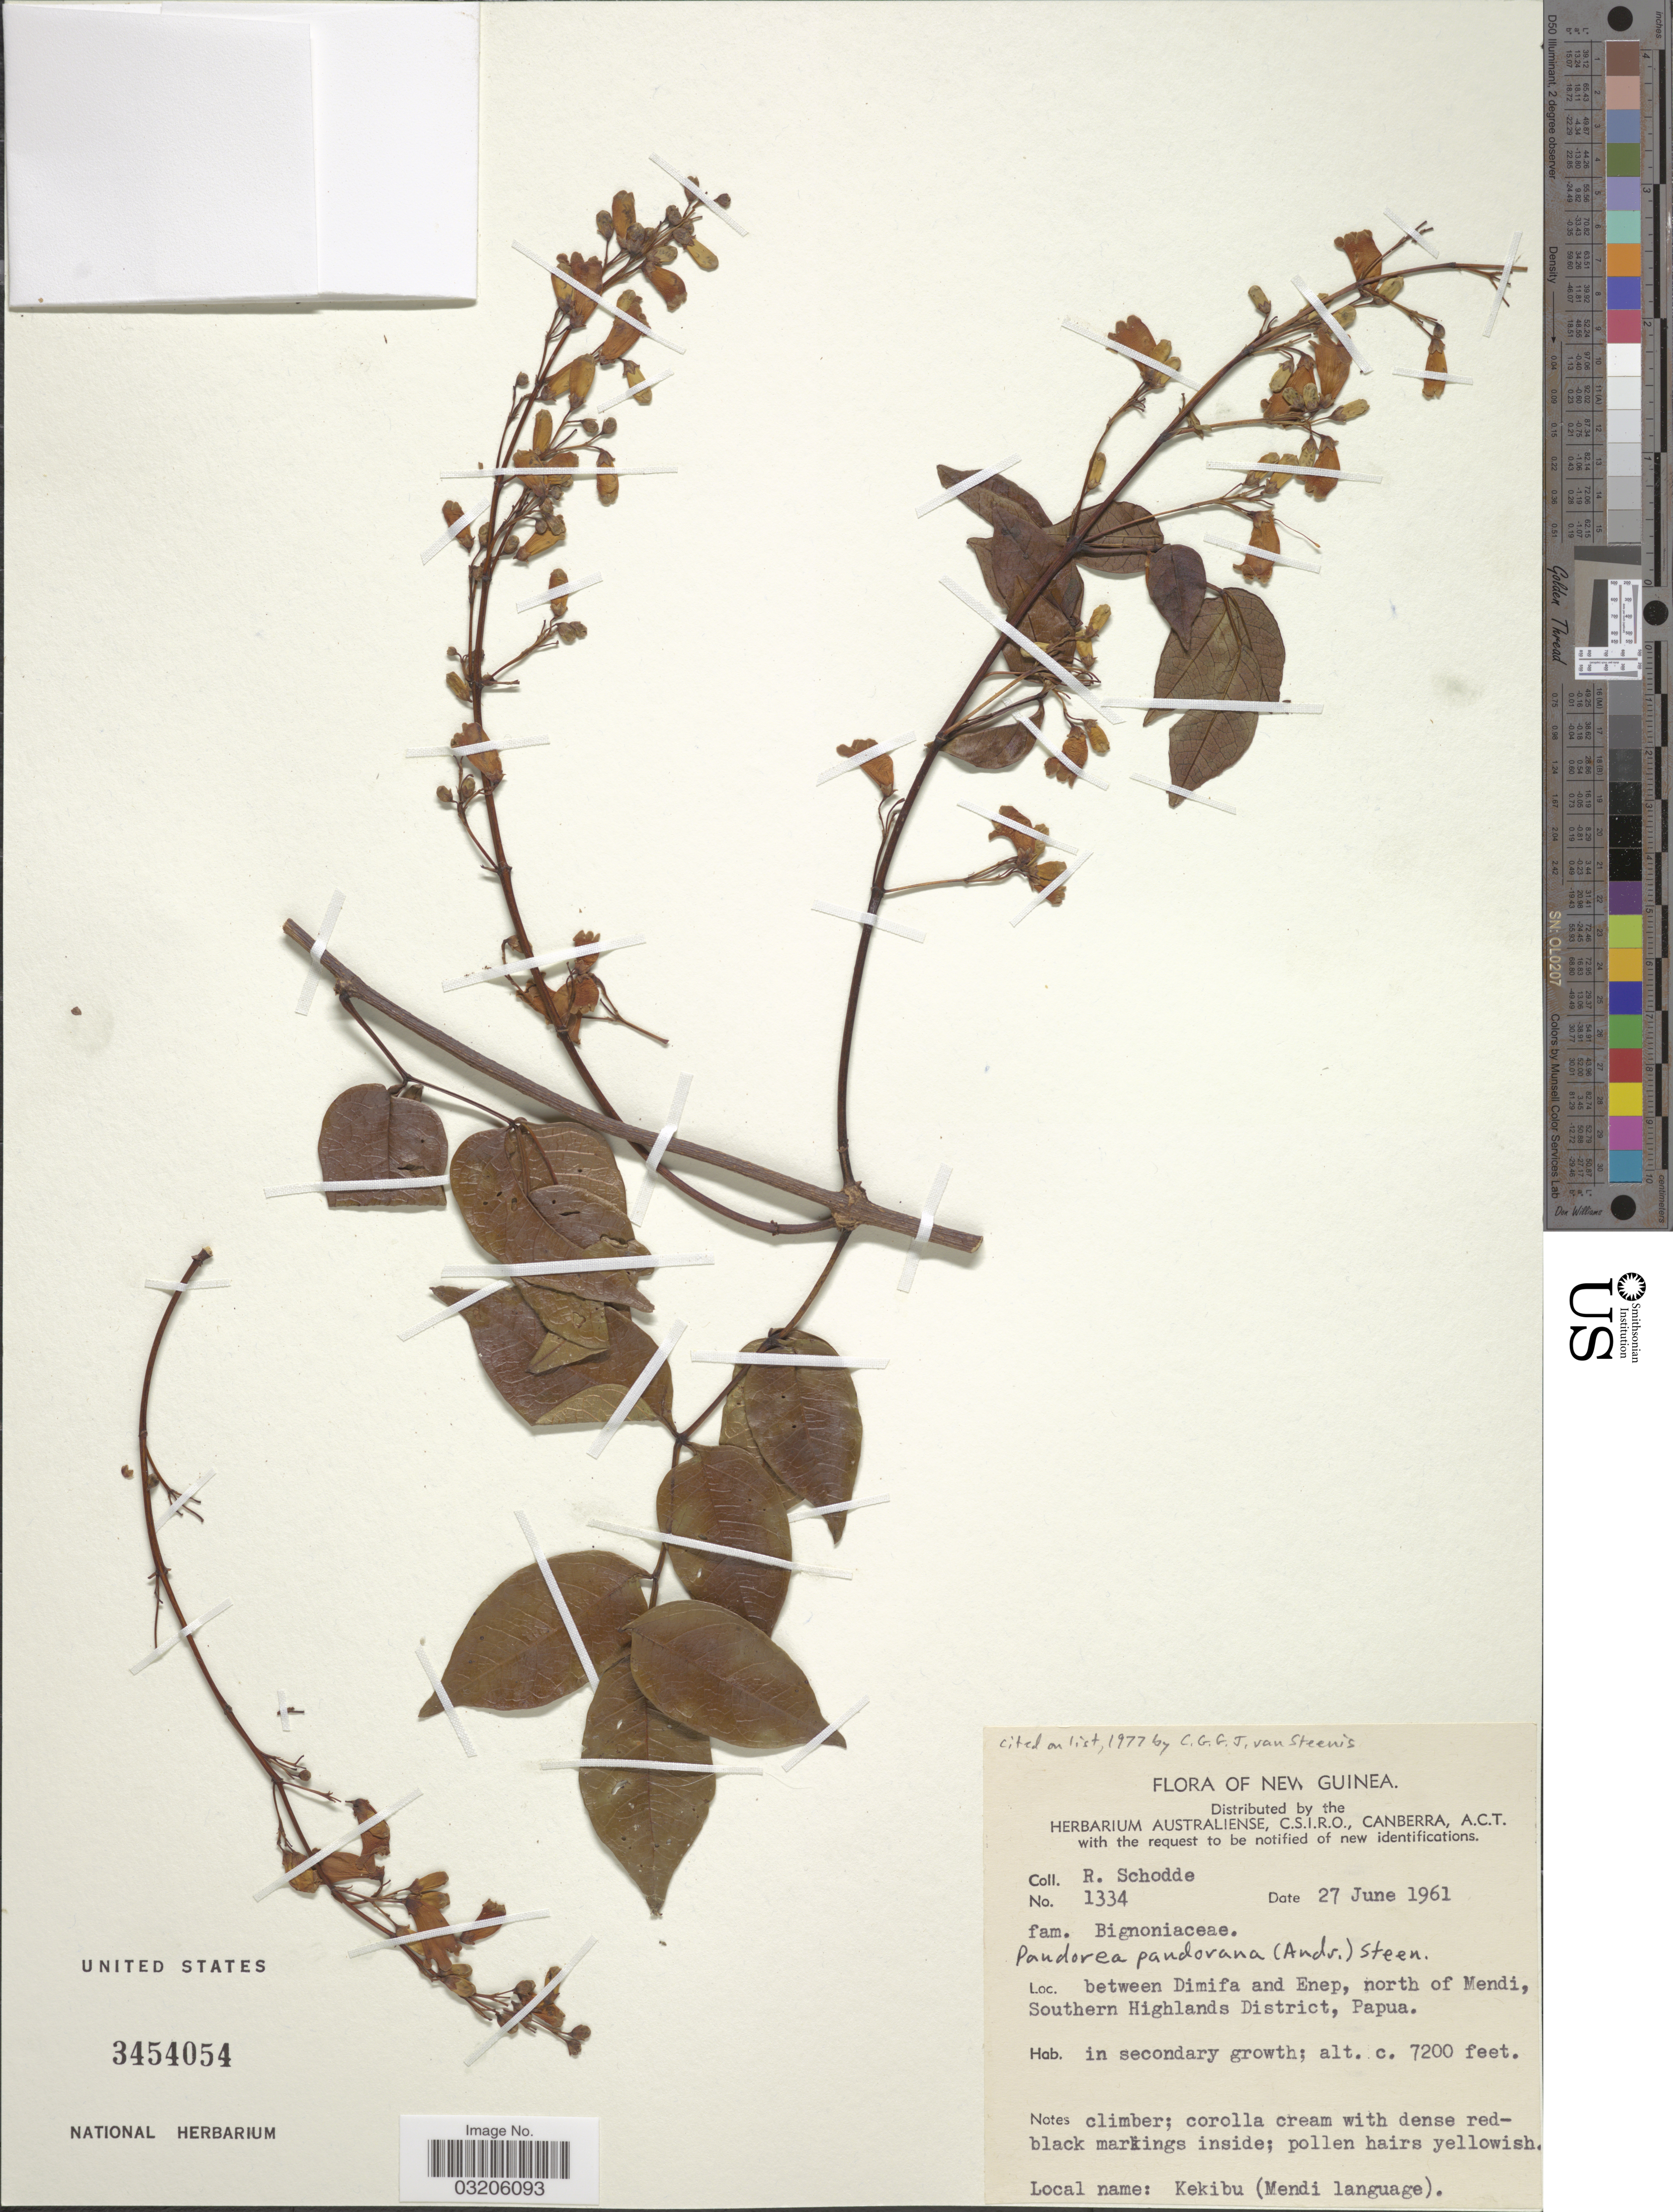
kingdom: Plantae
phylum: Tracheophyta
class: Magnoliopsida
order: Lamiales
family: Bignoniaceae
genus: Pandorea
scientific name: Pandorea pandorana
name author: (Andrews) Steenis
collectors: R. Schodde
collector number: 1334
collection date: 1961-06-27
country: Papua New Guinea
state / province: Southern Highlands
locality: New Guinea. Between Dimifa and Enep, north of Mendi, Southern Highlands District, Papua.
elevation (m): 2195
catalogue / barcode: US 3454054